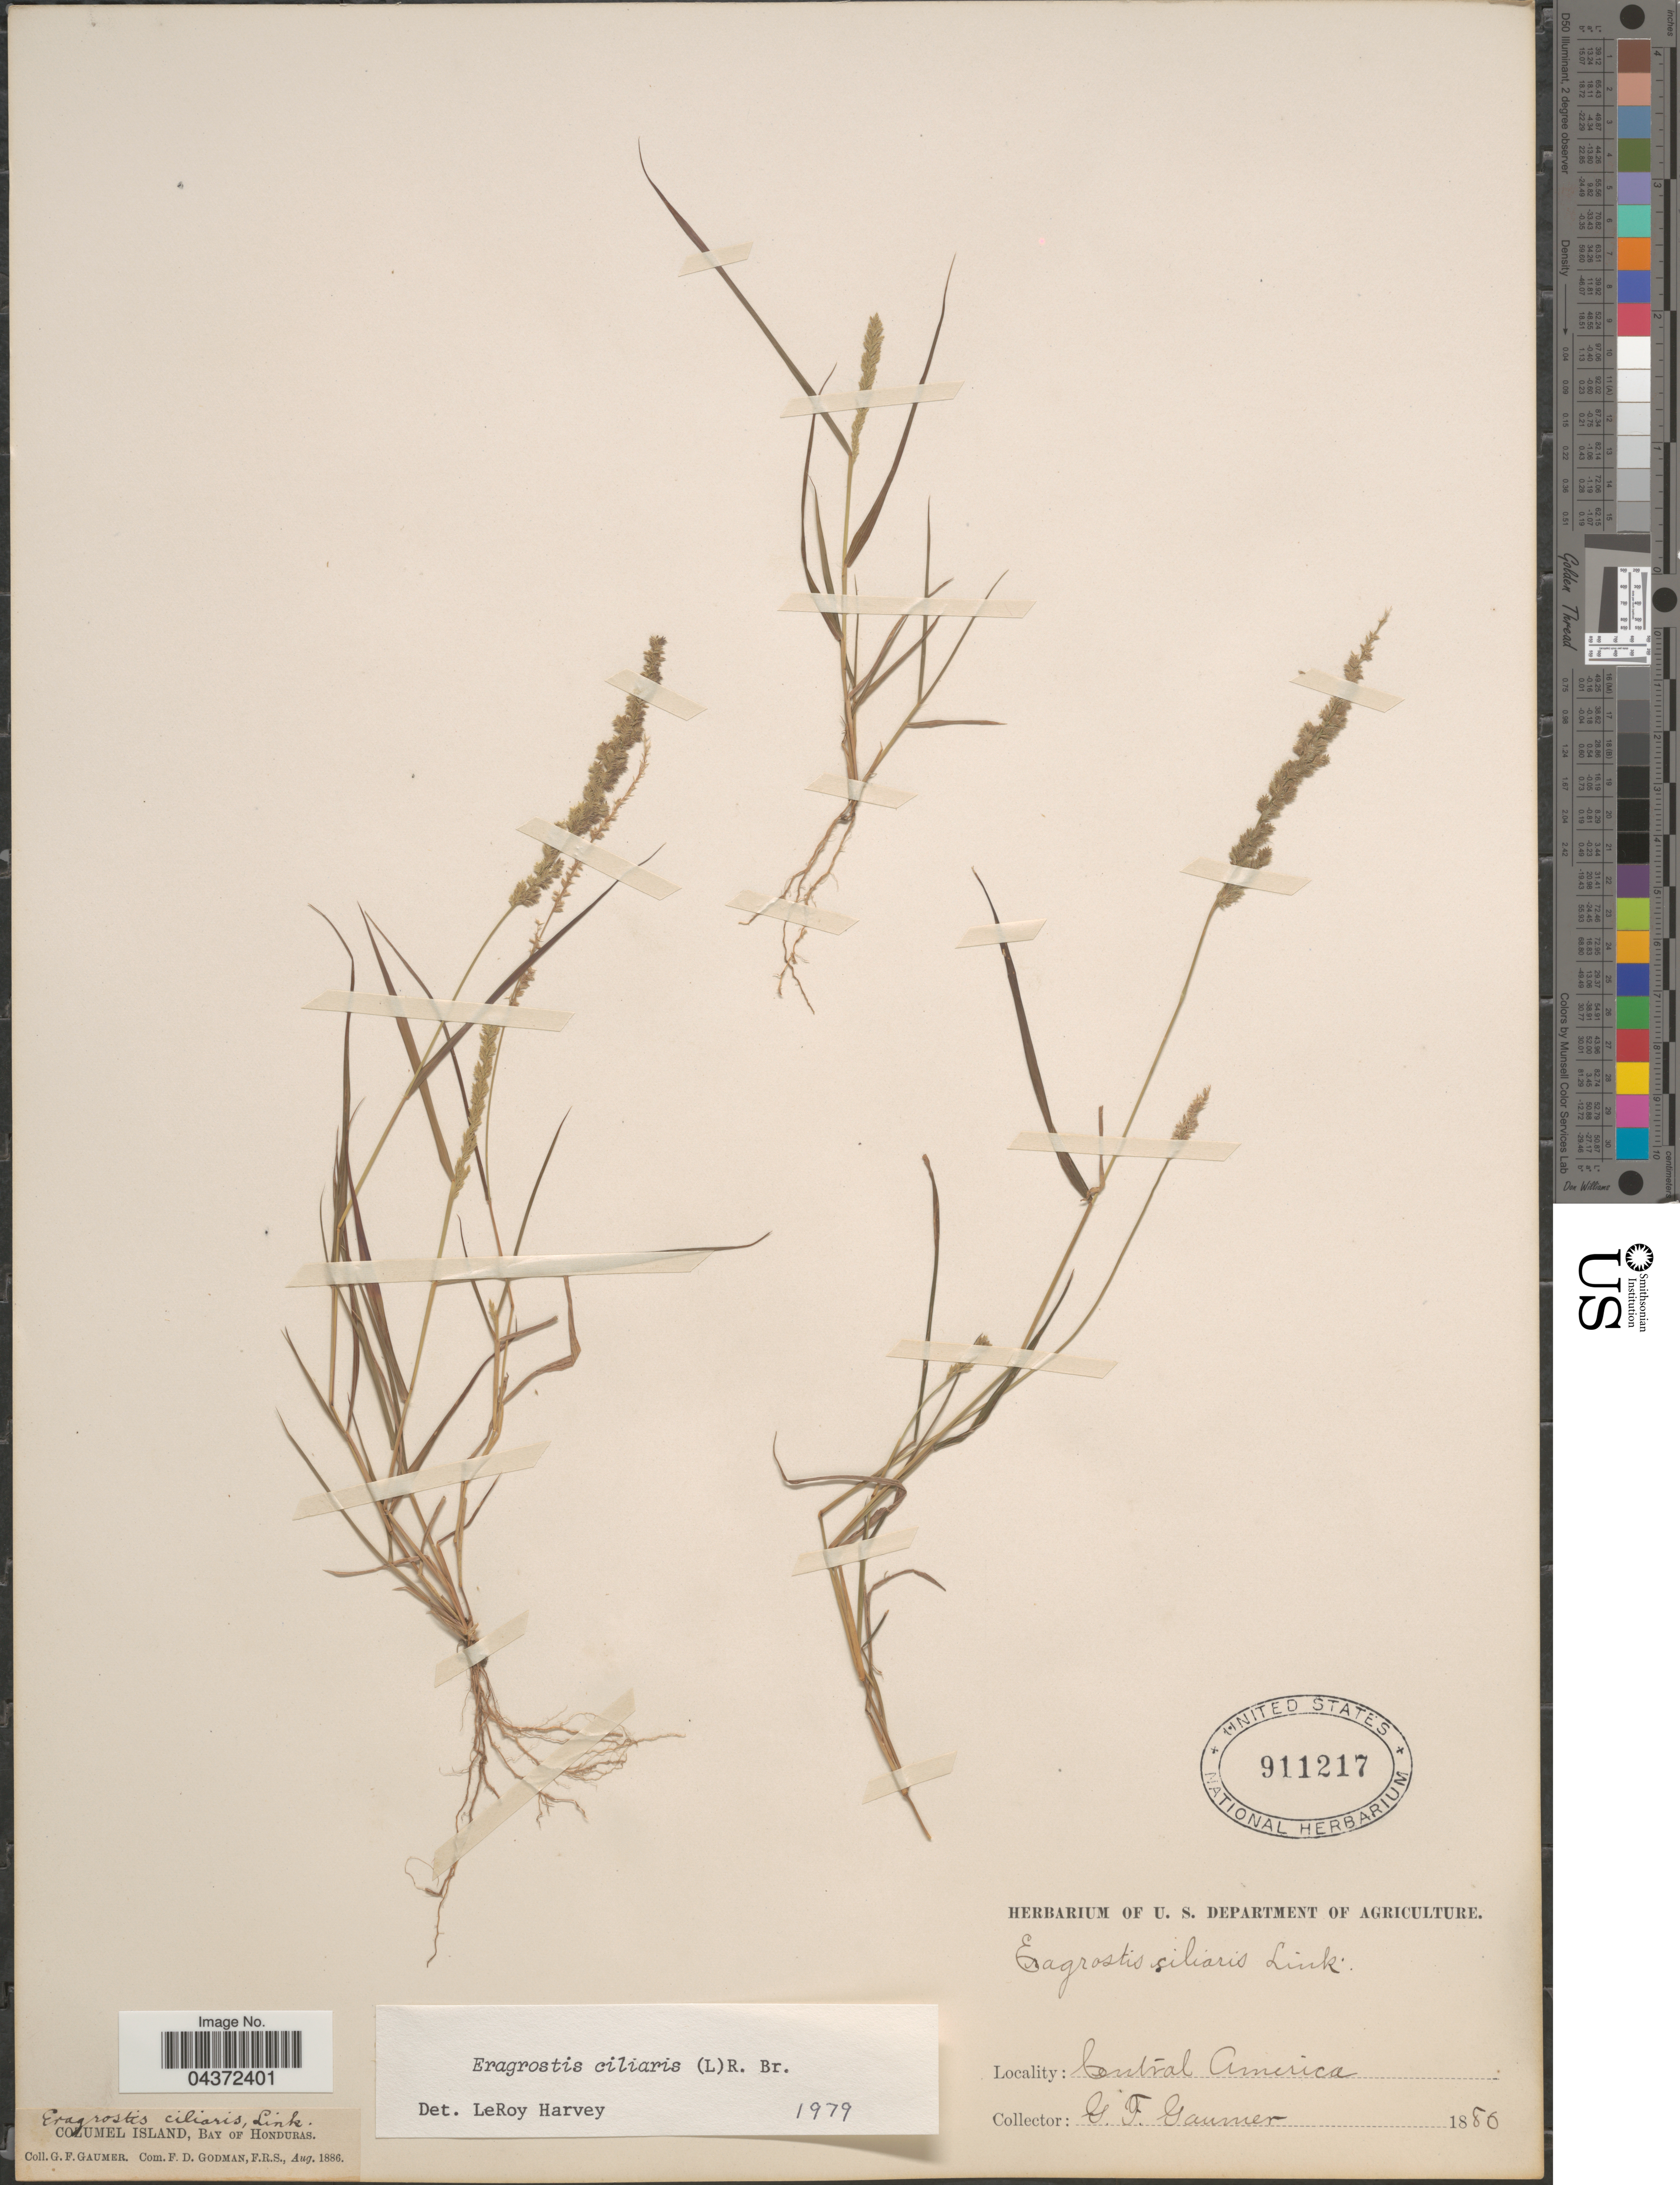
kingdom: Plantae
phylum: Tracheophyta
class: Liliopsida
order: Poales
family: Poaceae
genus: Eragrostis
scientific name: Eragrostis ciliaris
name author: (L.) R. Br.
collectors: G. F. Gaumer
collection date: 1886-08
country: Honduras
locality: Columel Island, Bay of Honduras.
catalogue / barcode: US 911217